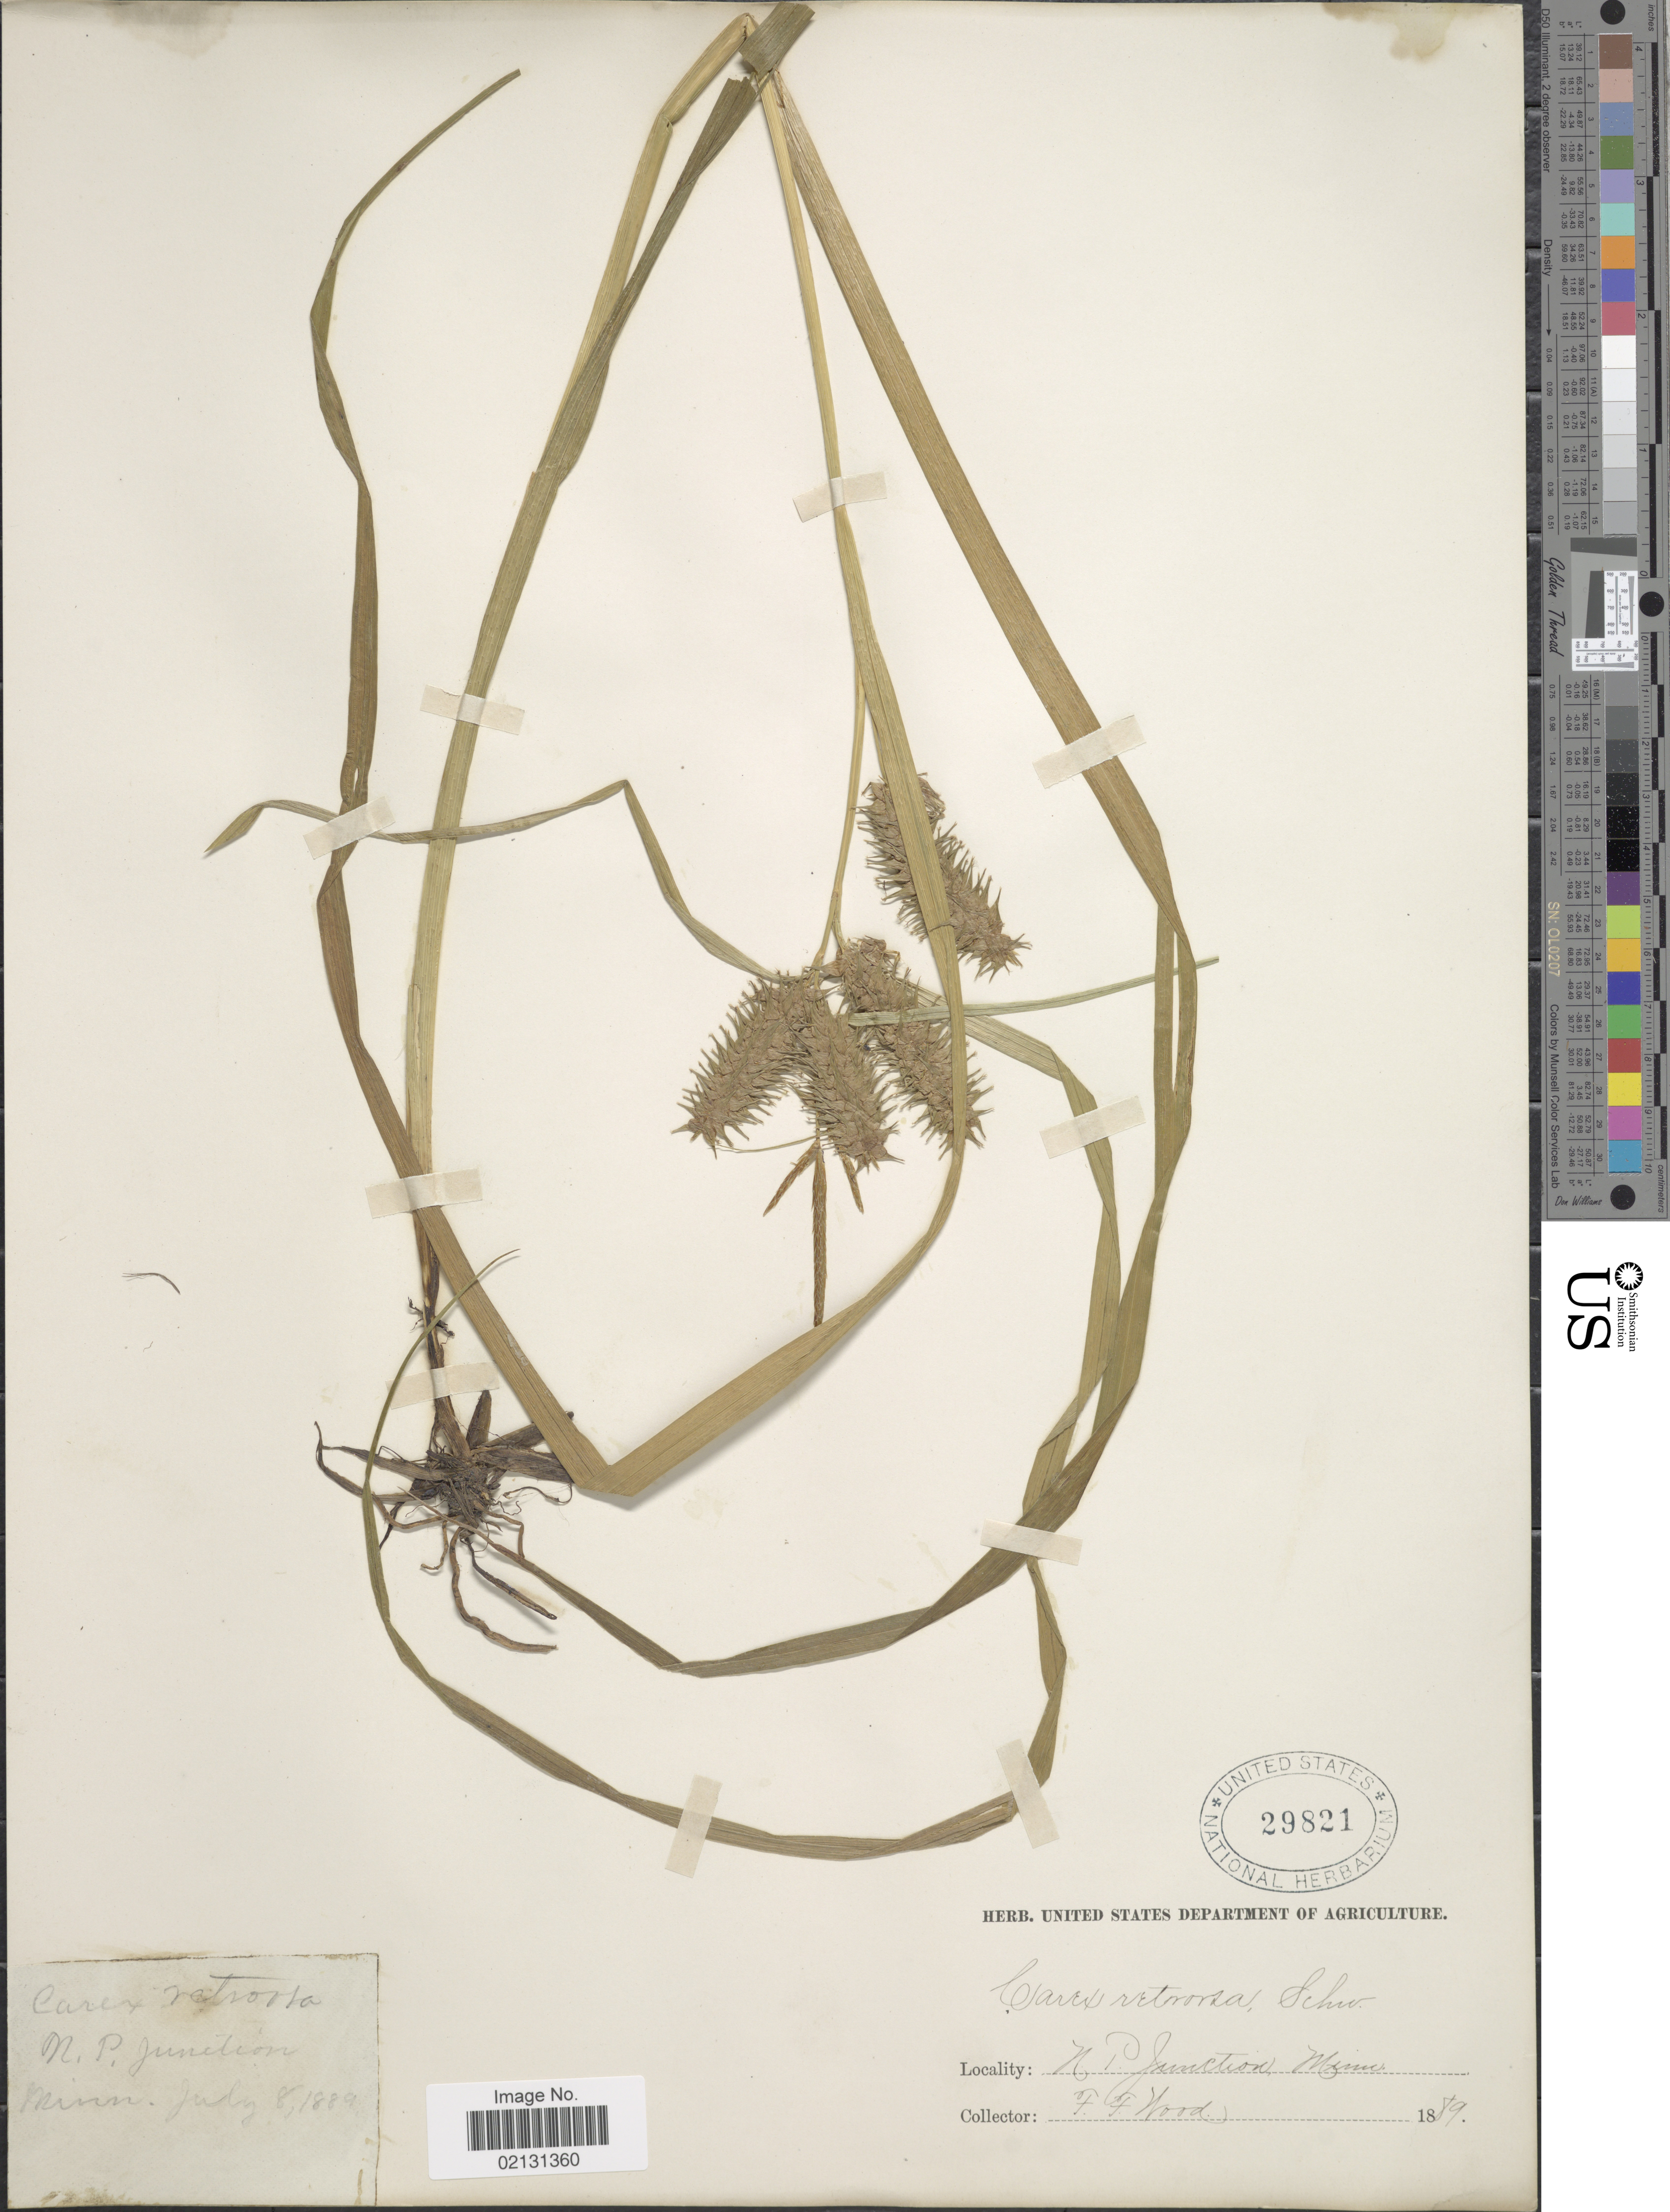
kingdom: Plantae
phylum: Tracheophyta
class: Liliopsida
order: Poales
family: Cyperaceae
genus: Carex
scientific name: Carex retrorsa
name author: Schwein.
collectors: F. Wood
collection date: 1889-07-09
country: United States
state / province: Minnesota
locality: N.P. Junction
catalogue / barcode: US 29821